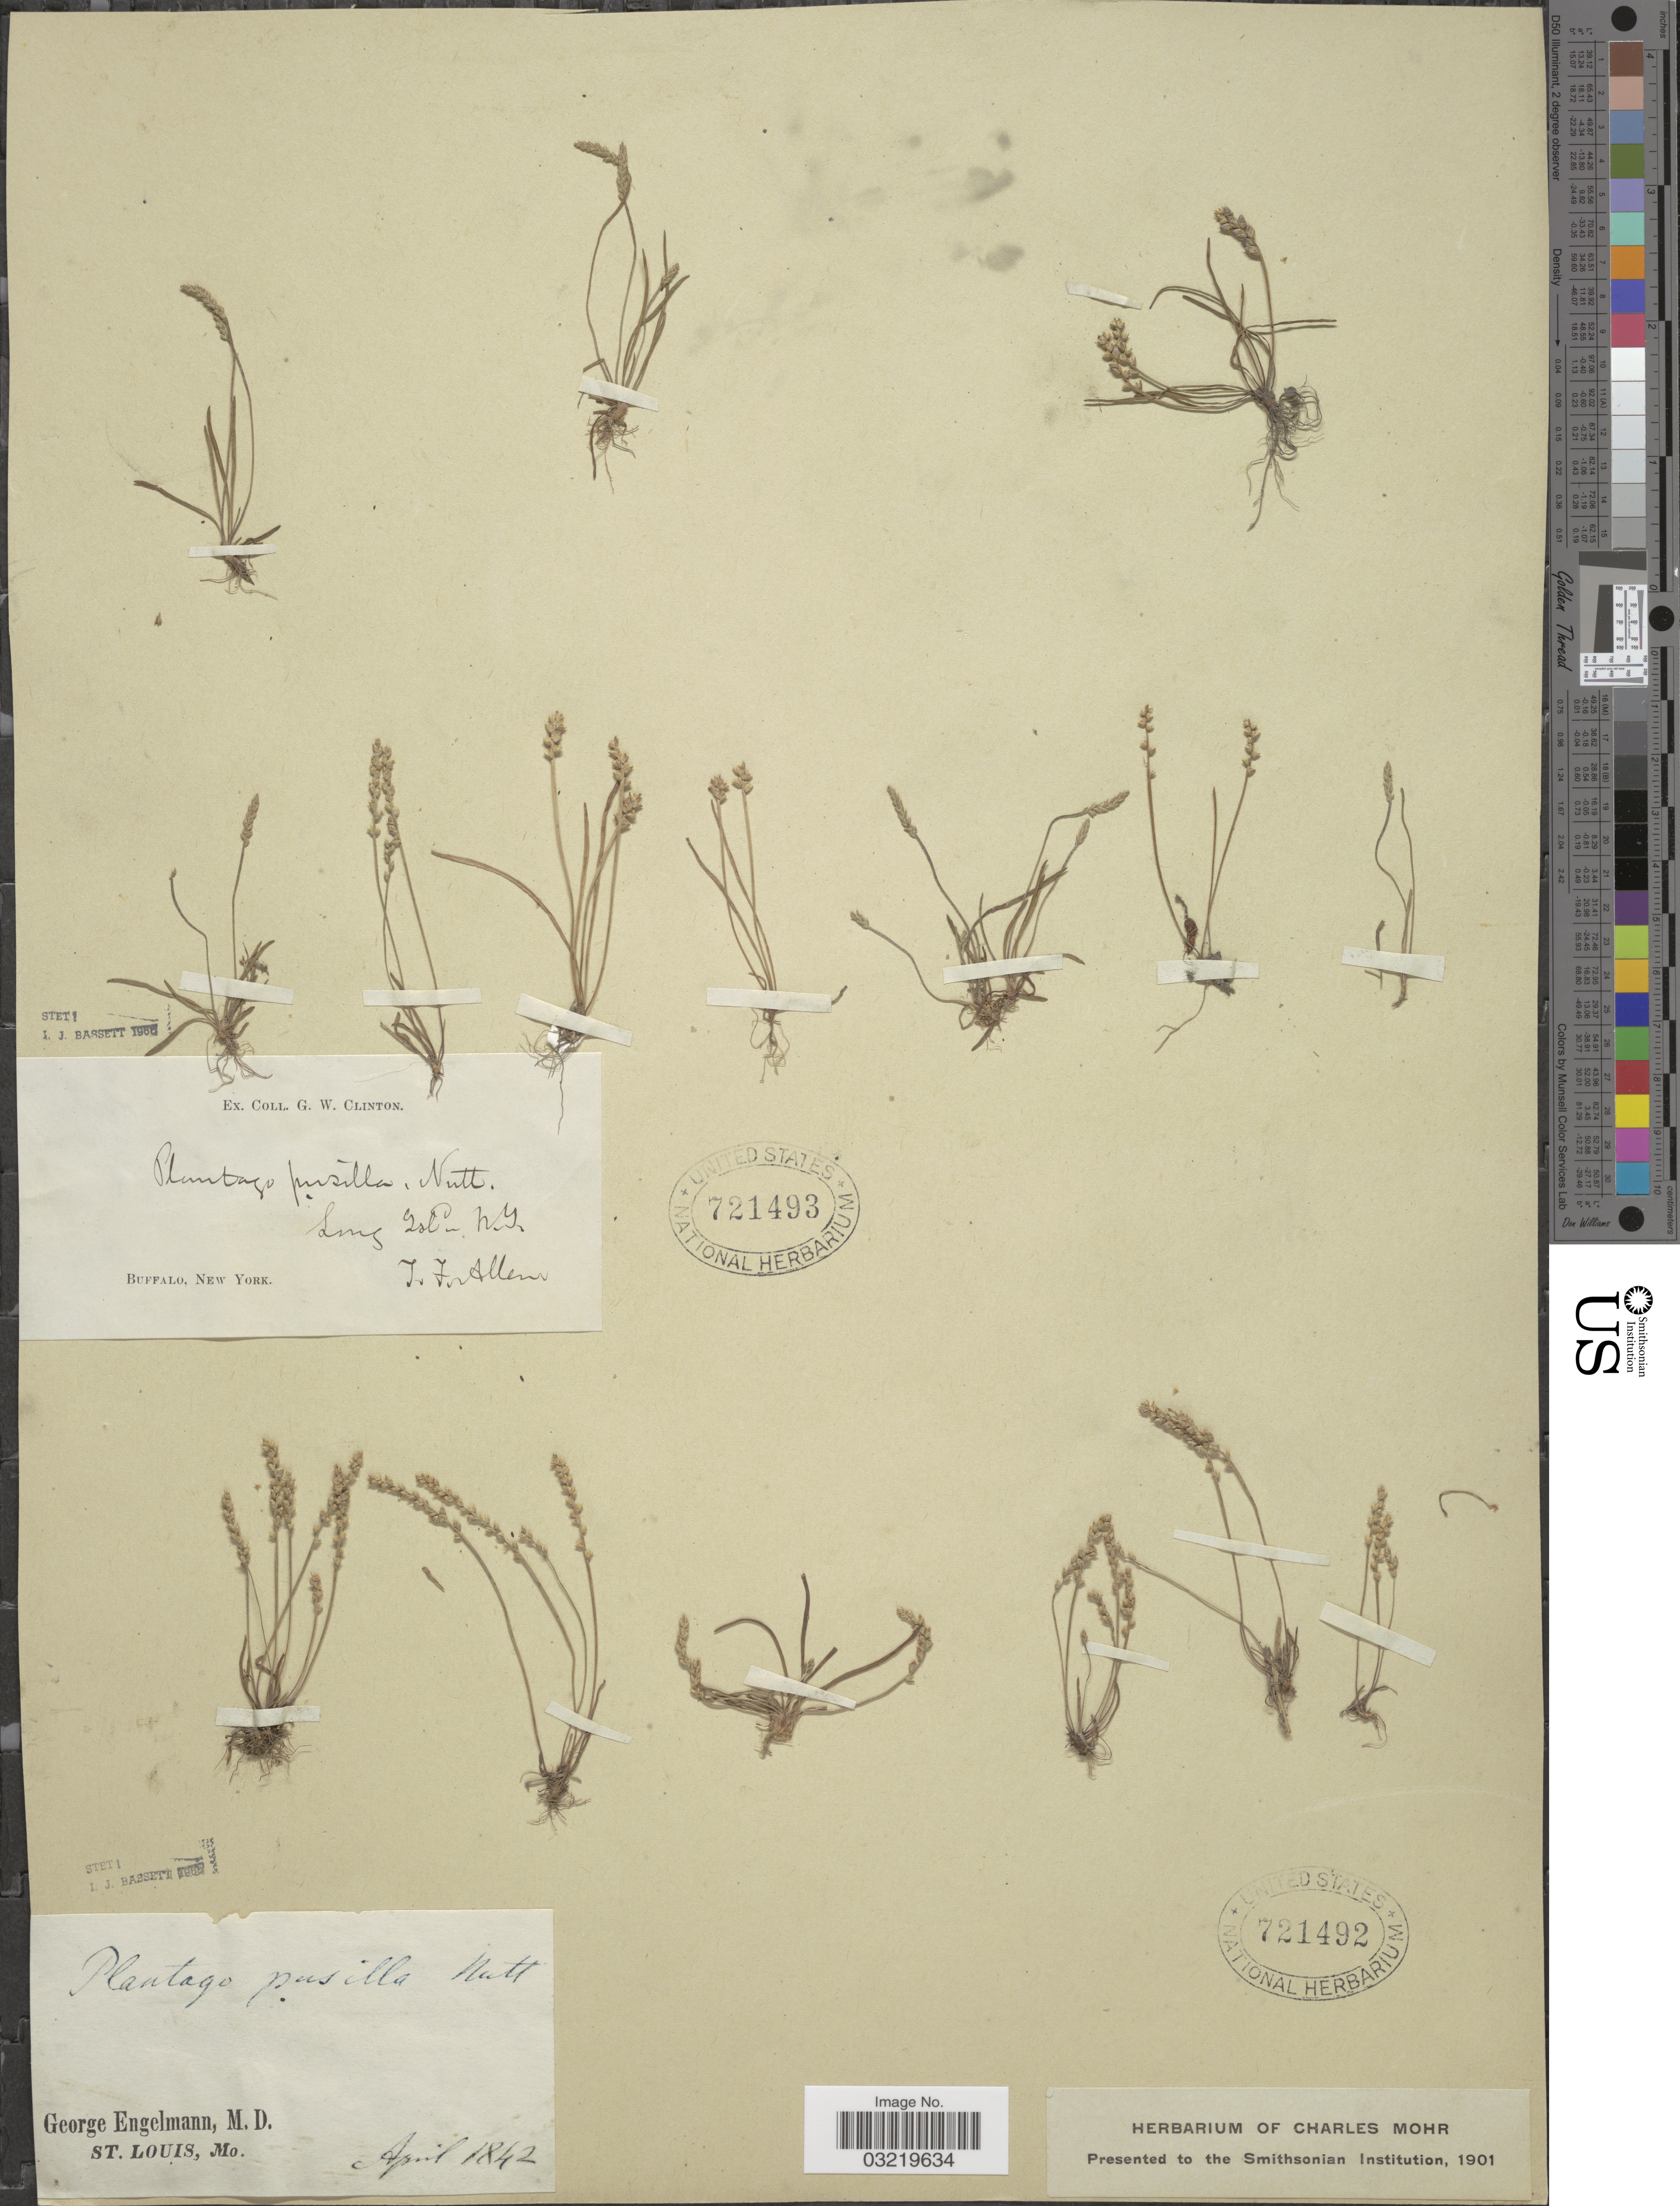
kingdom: Plantae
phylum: Tracheophyta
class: Magnoliopsida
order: Lamiales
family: Plantaginaceae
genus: Plantago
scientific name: Plantago pusilla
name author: Nutt.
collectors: G. W. Clinton & J. Allen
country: United States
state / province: New York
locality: Buffalo.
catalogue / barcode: US 721493